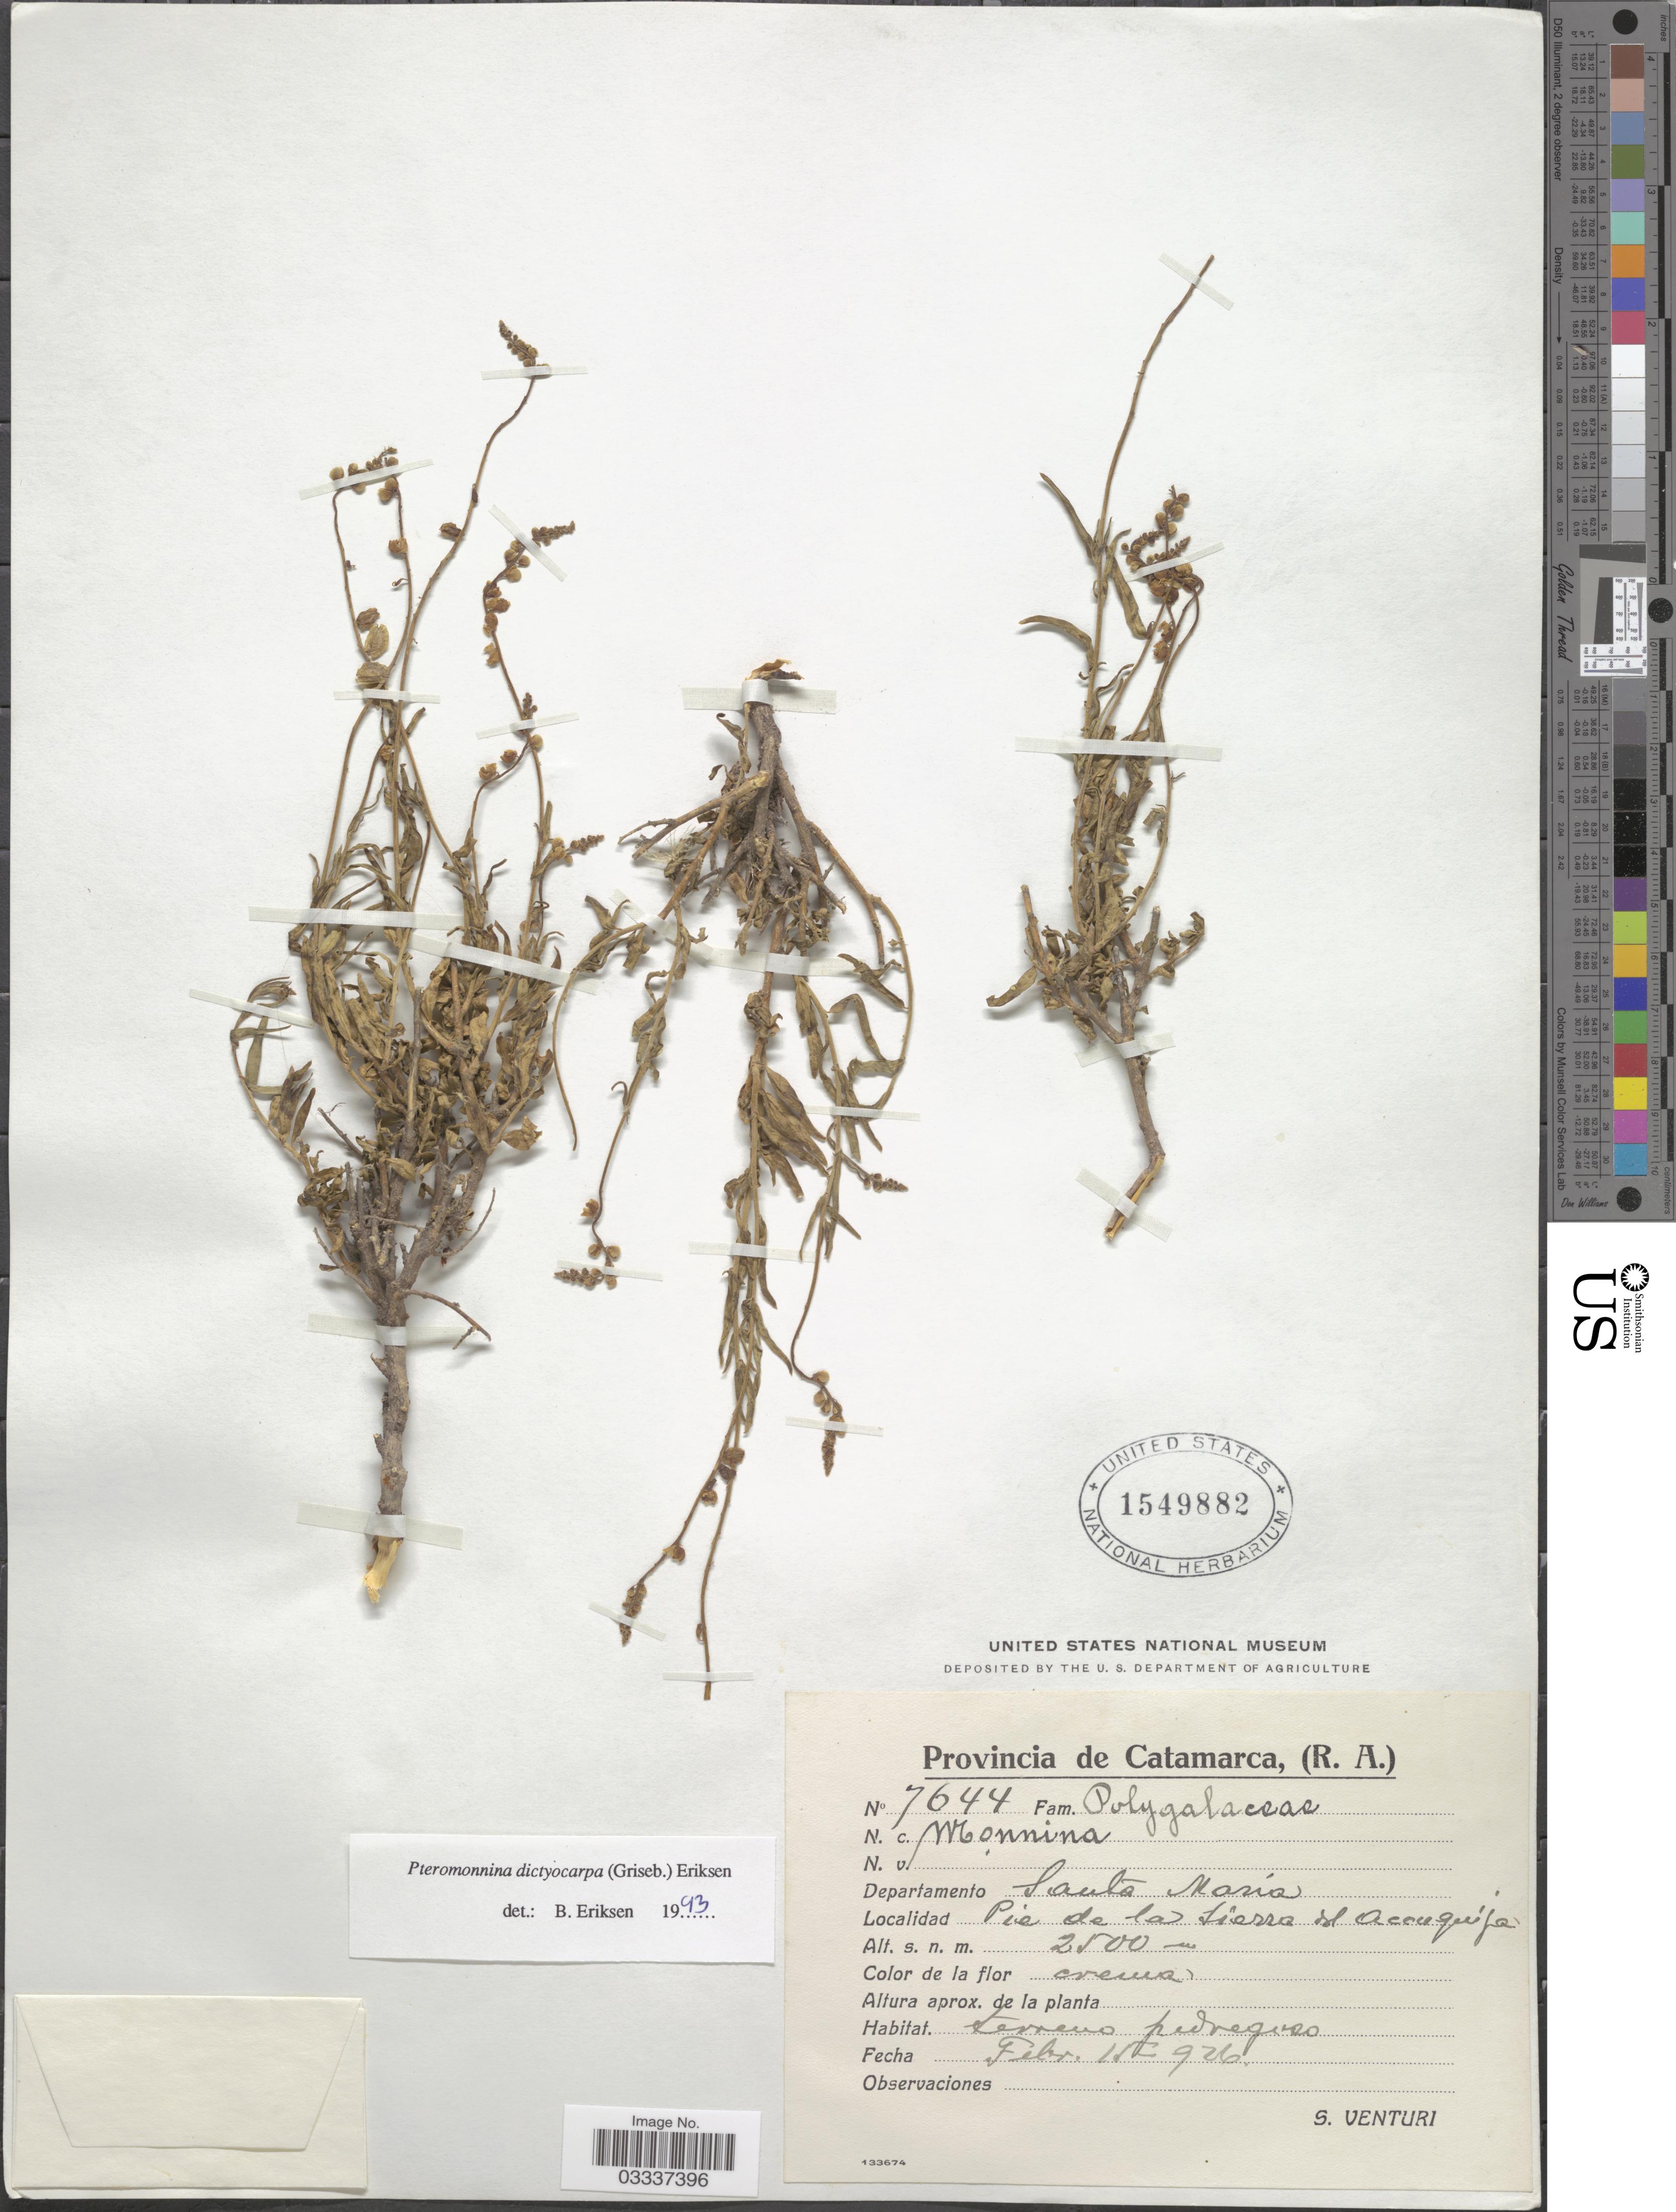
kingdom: Plantae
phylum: Tracheophyta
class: Magnoliopsida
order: Fabales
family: Polygalaceae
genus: Monnina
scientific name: Monnina dictyocarpa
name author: Griseb.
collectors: S. Venturi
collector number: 7644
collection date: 1926-02-15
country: Argentina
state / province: Catamarca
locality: Departamento Santa Maria, Pie de la Sierra del Accuquija.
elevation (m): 2500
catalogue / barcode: US 1549882